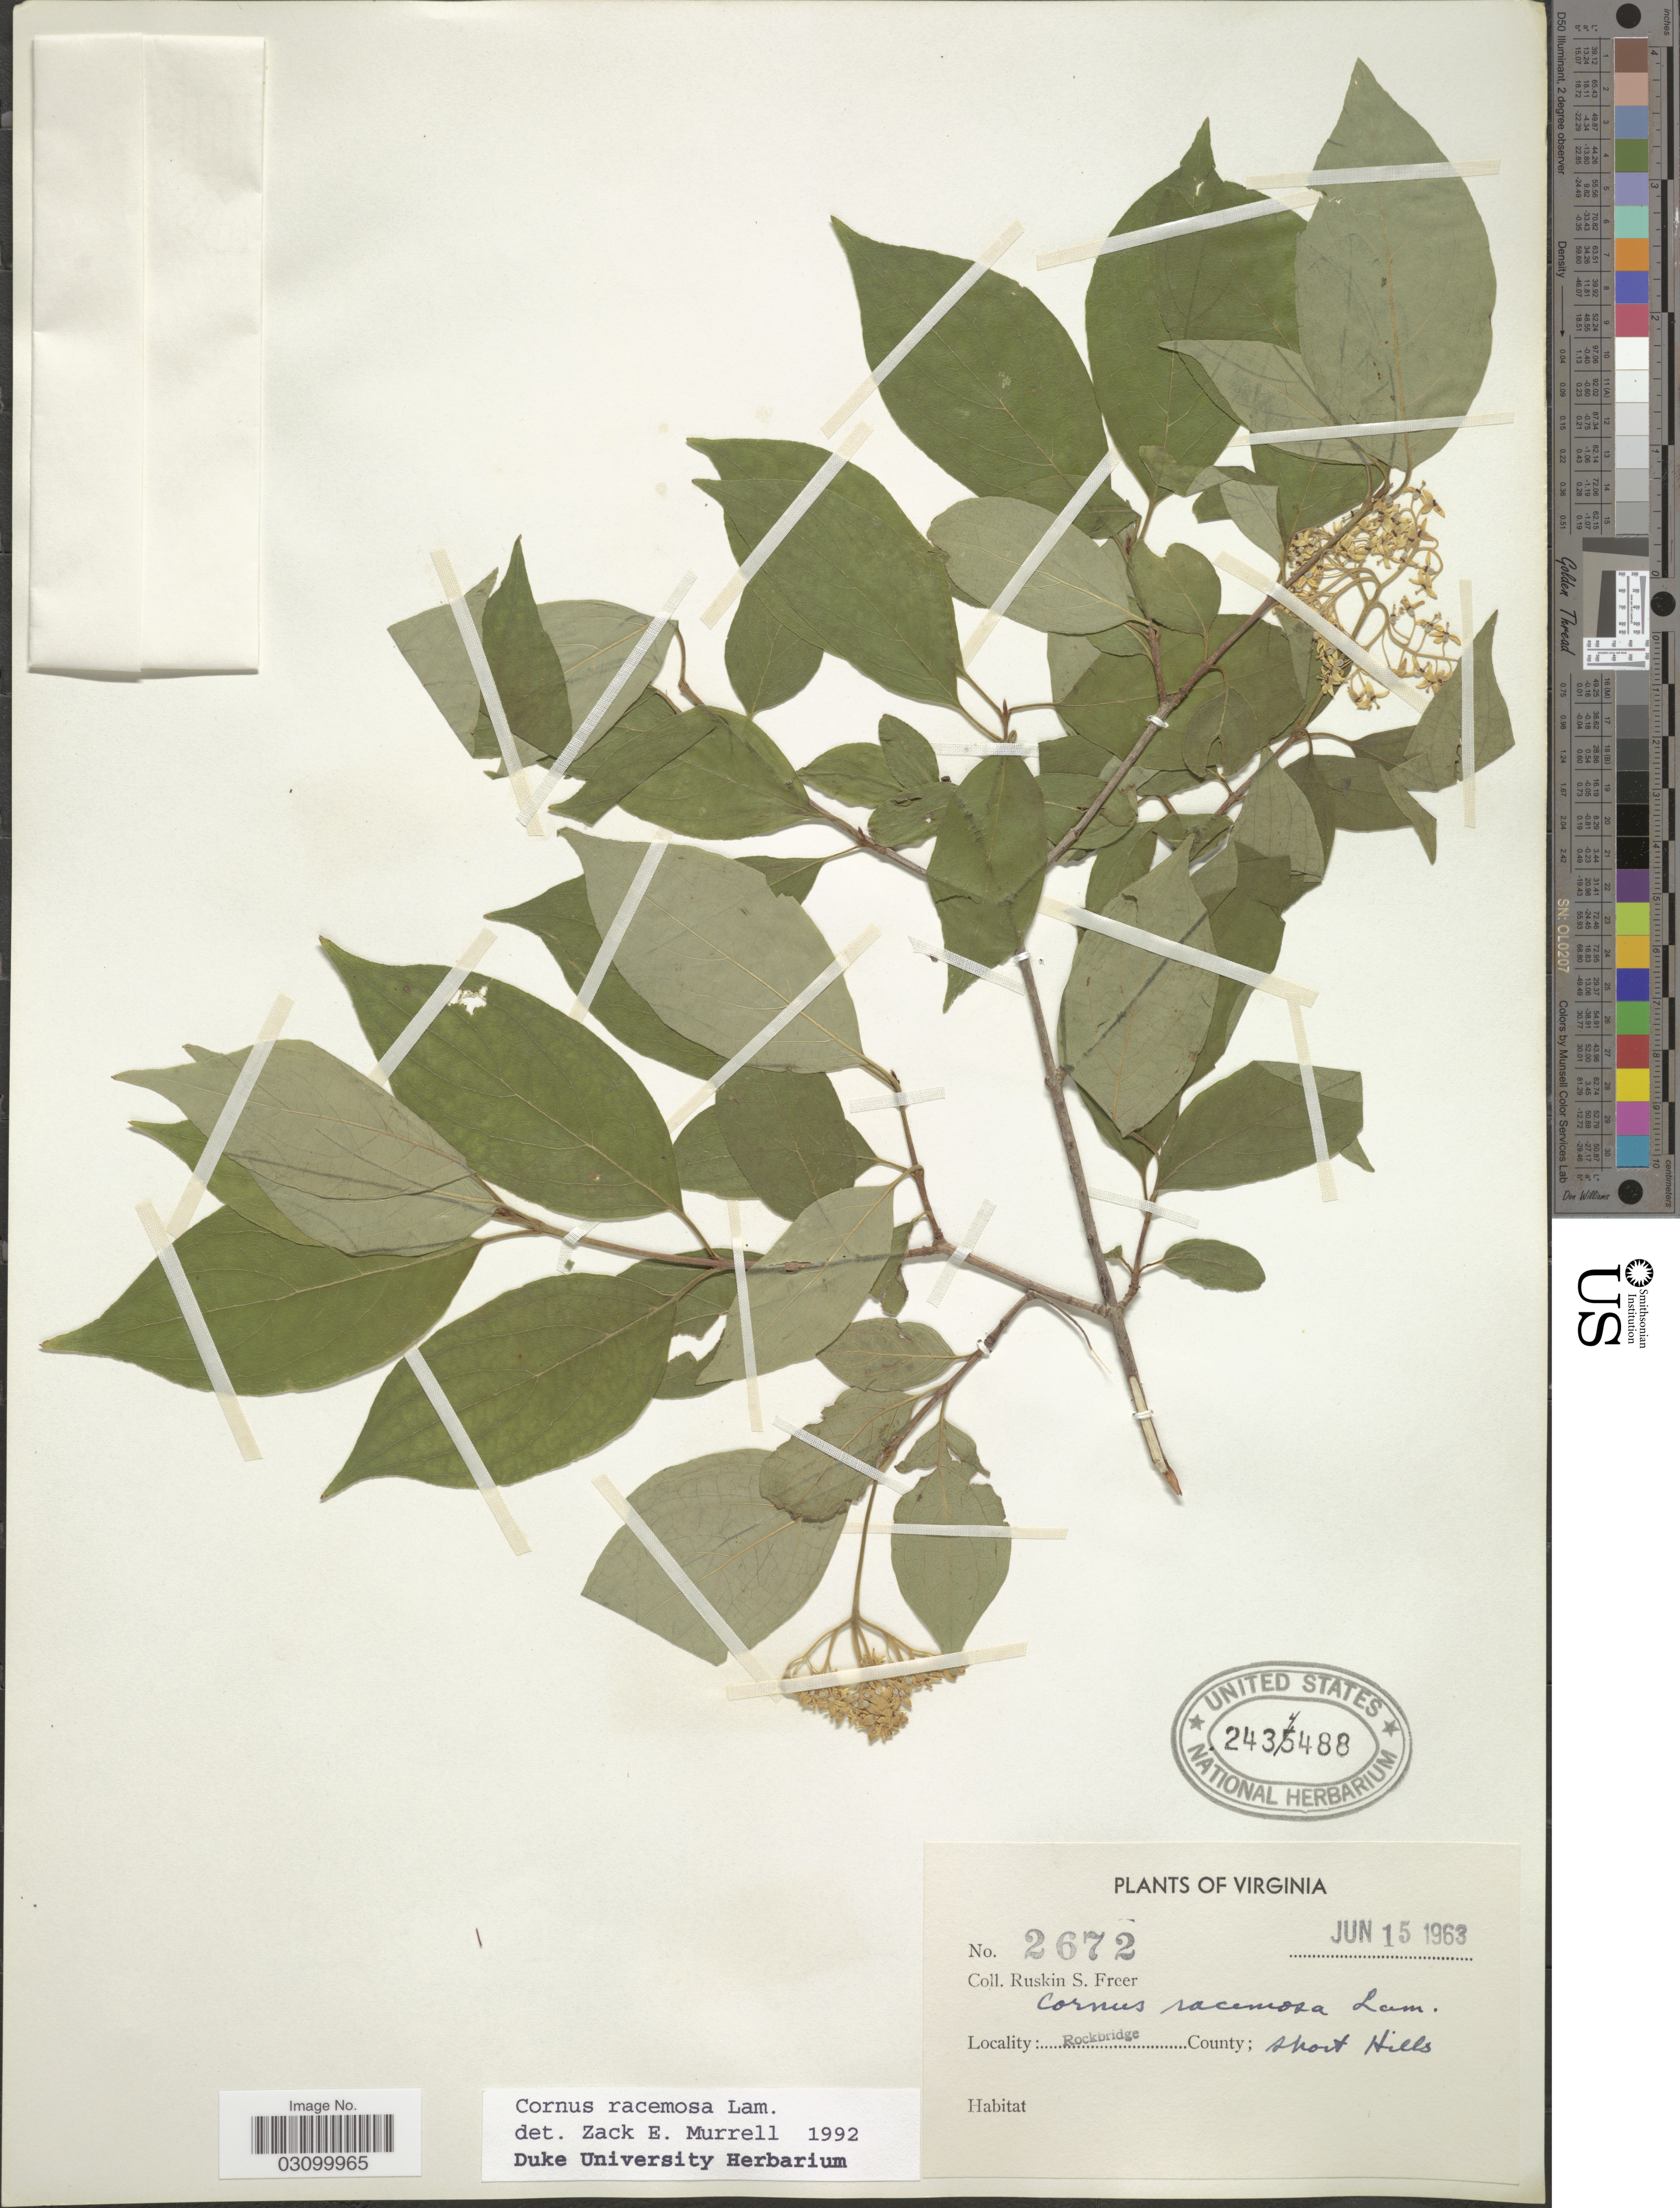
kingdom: Plantae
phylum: Tracheophyta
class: Magnoliopsida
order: Cornales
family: Cornaceae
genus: Cornus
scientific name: Cornus racemosa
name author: Lam.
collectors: R. Freer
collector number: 2672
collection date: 1963-06-15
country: United States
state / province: Virginia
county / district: Rockbridge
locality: Short Hills.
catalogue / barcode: US 2434488